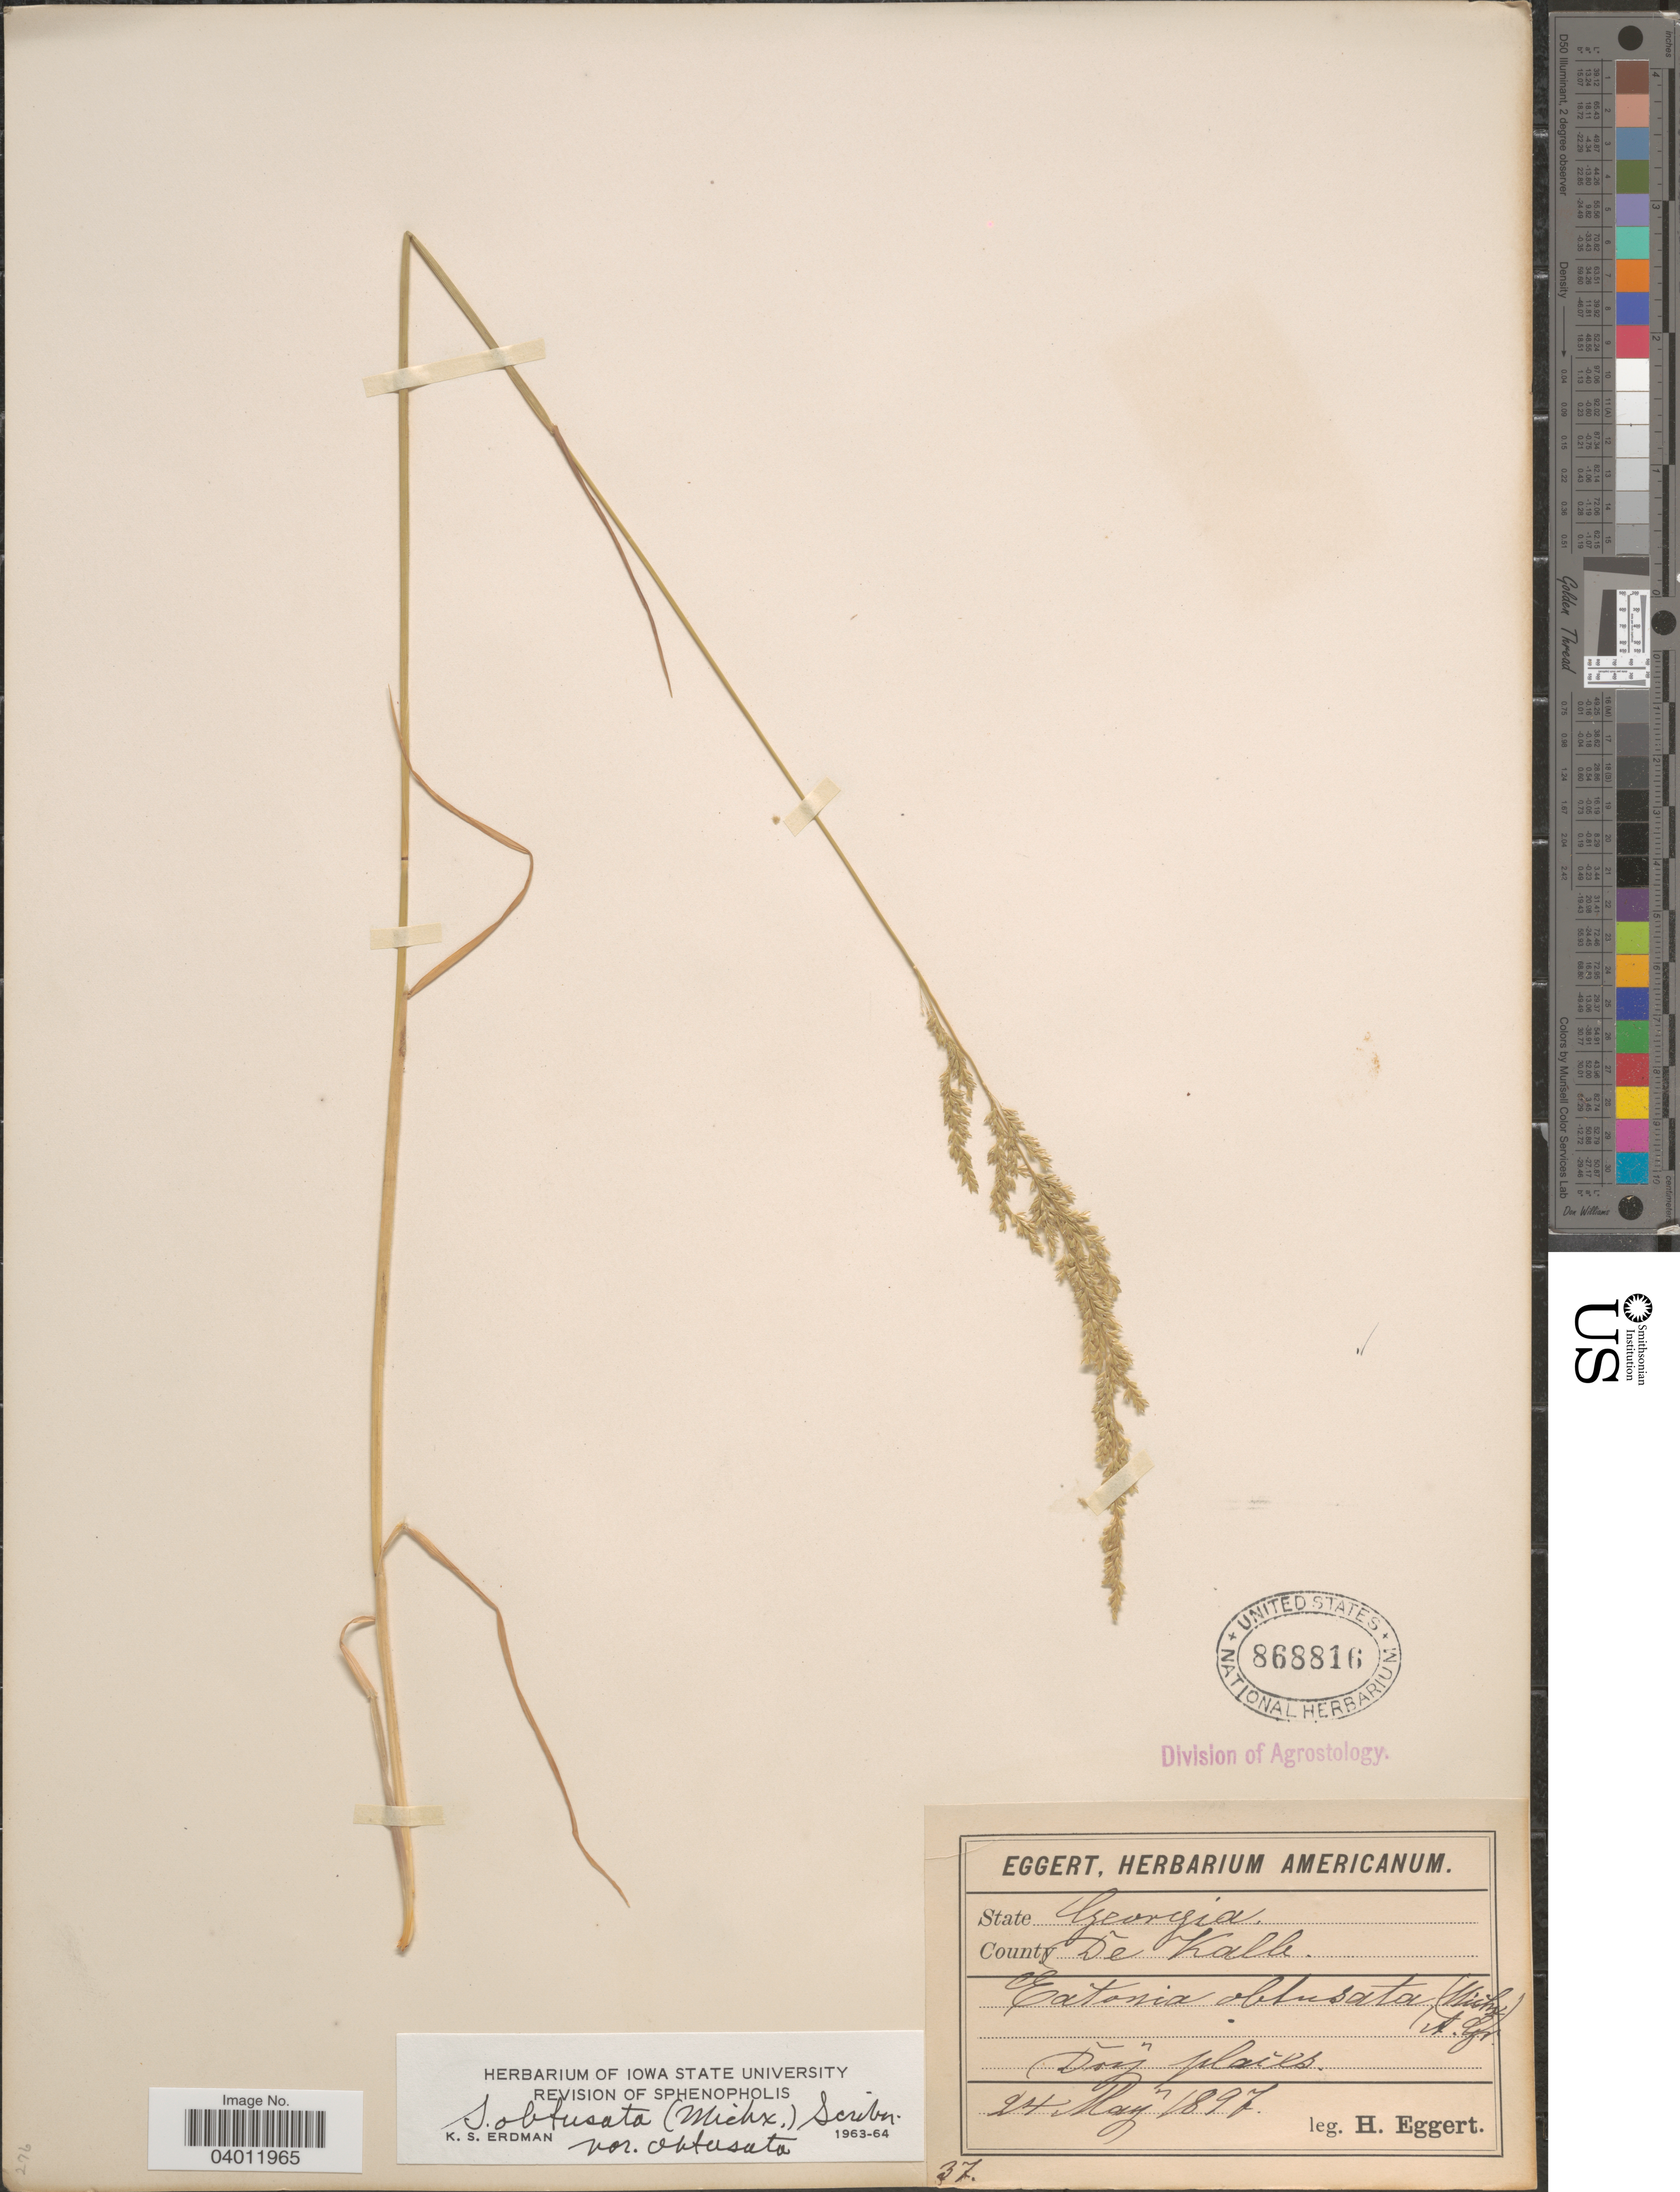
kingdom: Plantae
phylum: Tracheophyta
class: Liliopsida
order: Poales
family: Poaceae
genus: Sphenopholis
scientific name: Sphenopholis obtusata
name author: (Michx.) Scribn.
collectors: H. Eggert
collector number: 37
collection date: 1897-05-24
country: United States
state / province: Georgia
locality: County De Kalb.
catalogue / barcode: US 868816